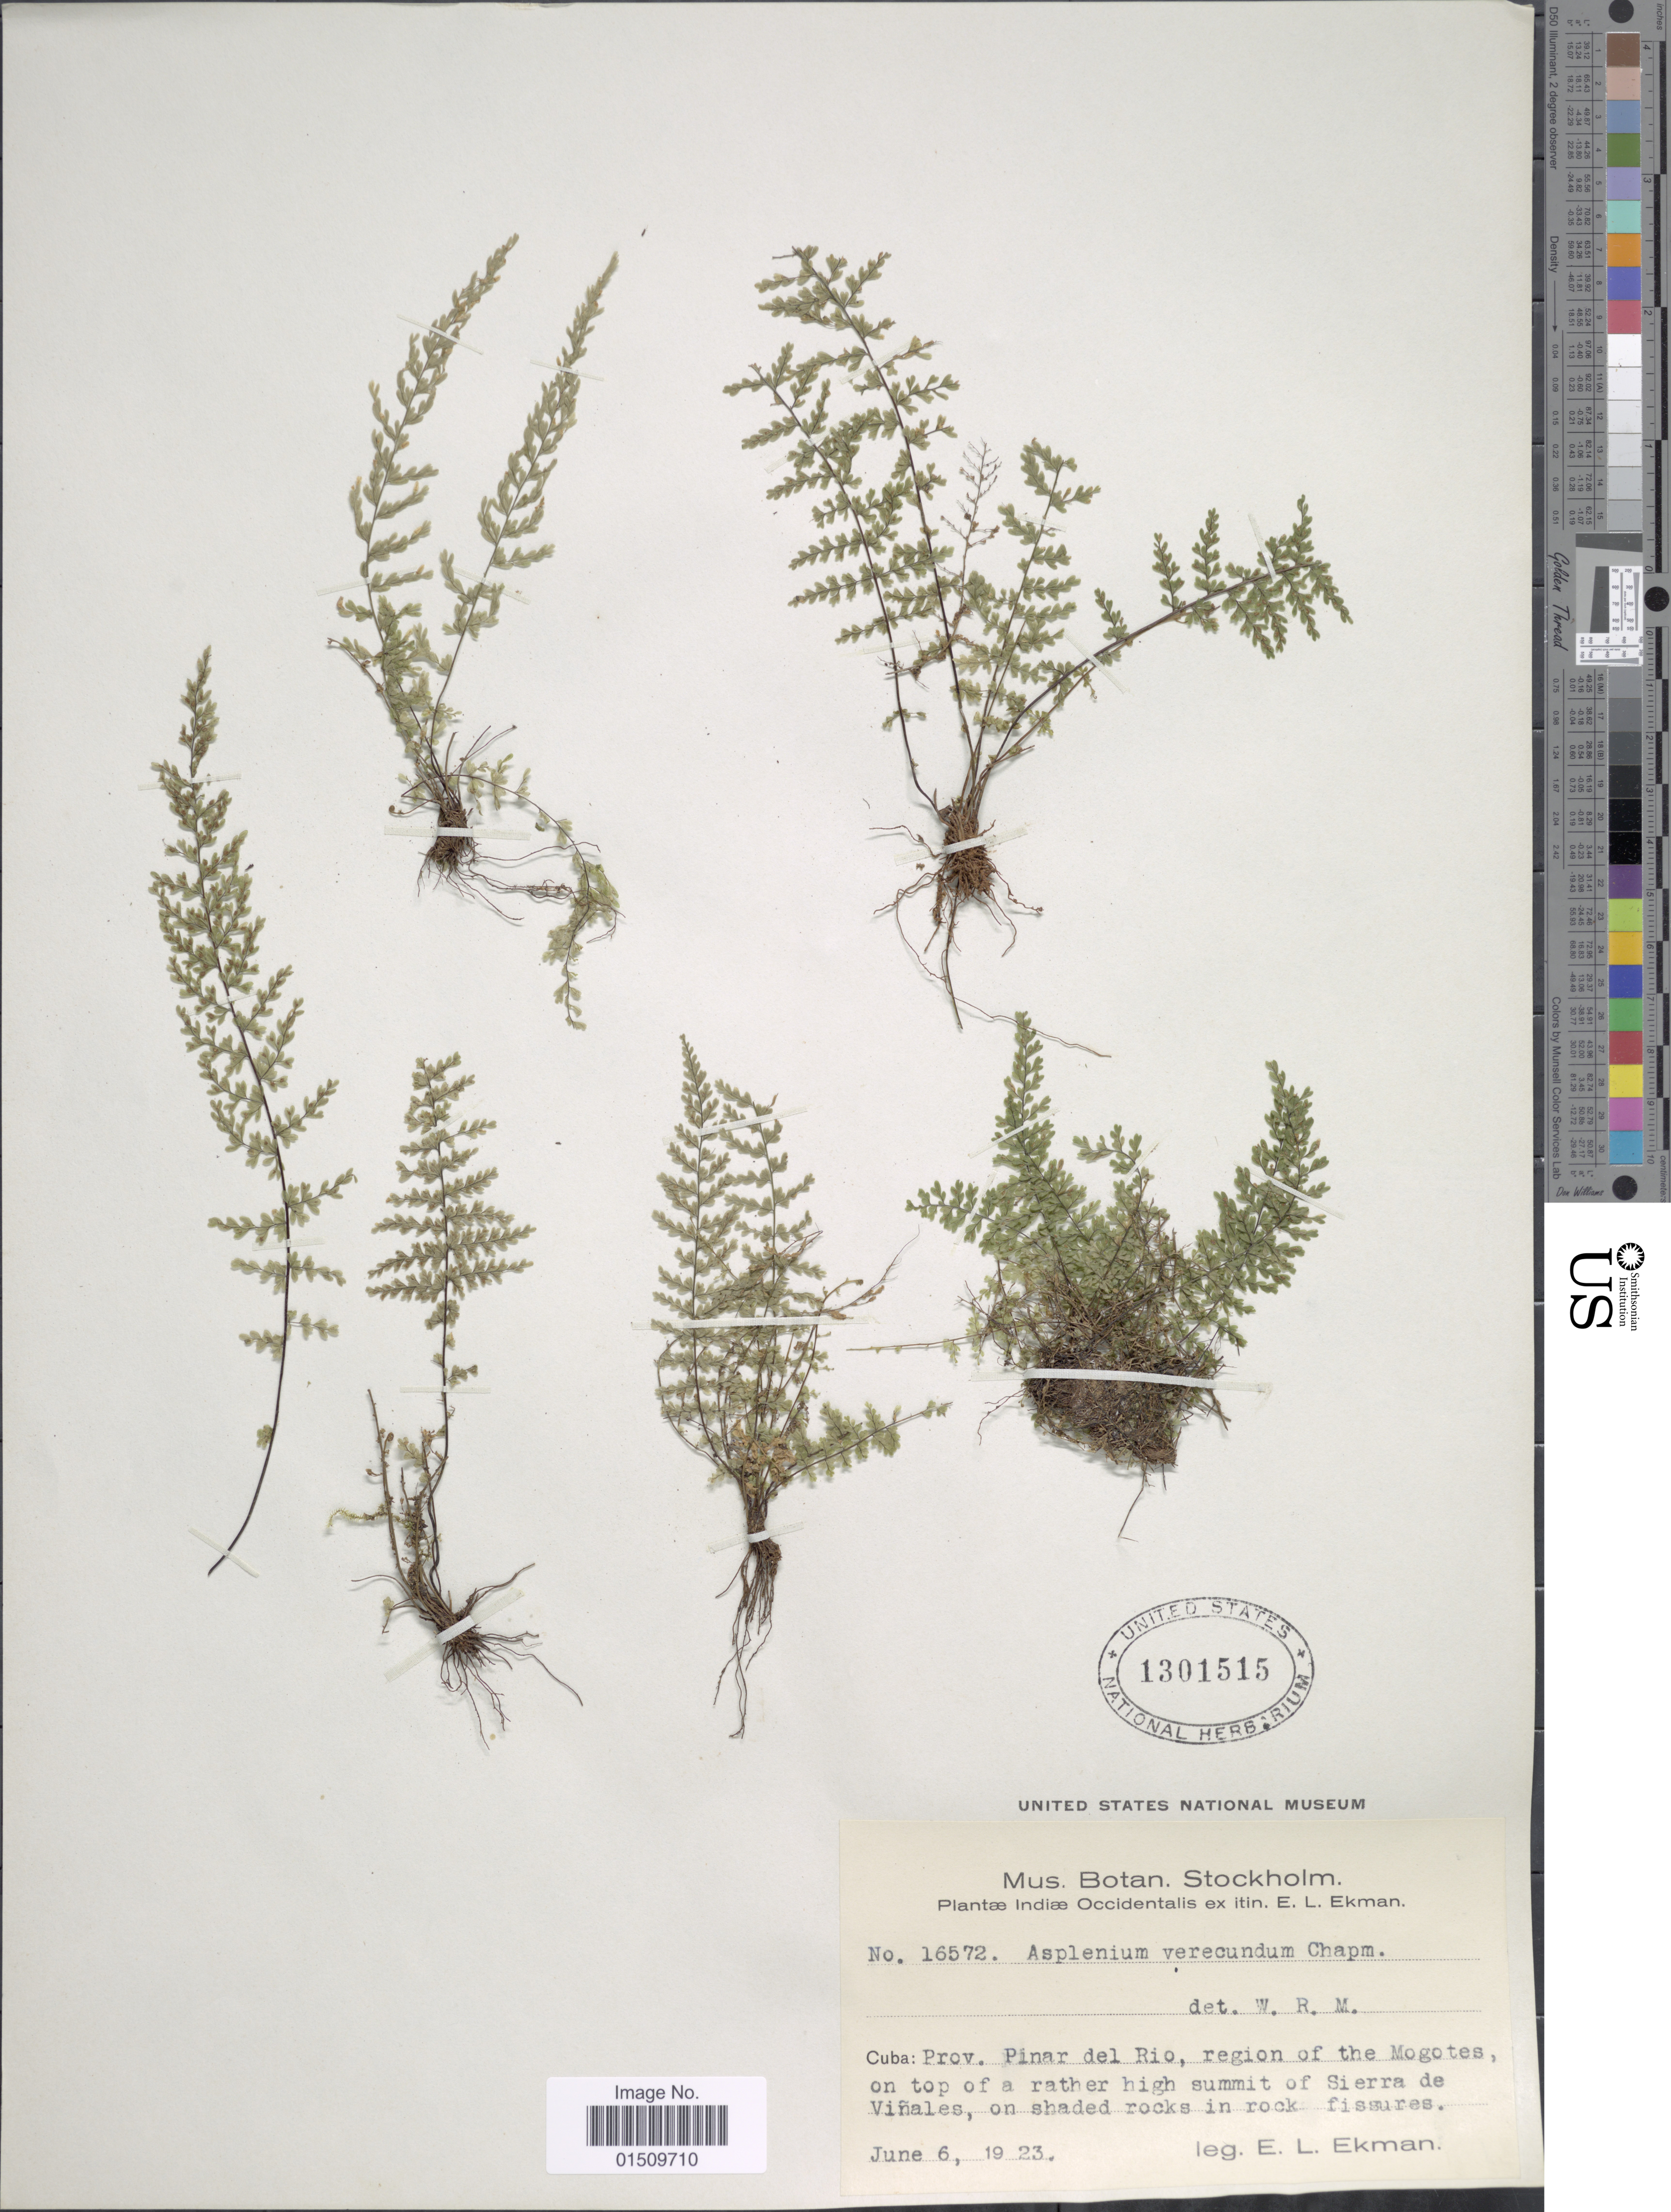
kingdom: Plantae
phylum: Tracheophyta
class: Polypodiopsida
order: Polypodiales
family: Aspleniaceae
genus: Asplenium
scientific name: Asplenium verecundum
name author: Chapm.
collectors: E. L. Ekman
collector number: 16572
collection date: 1923-06-06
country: Cuba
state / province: Pinar del Río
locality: Indiae Occidentalis ex itin, Cuba, region of the Mogotes on top of a rather high summit of Sierra de Vinales.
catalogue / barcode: US 1301515